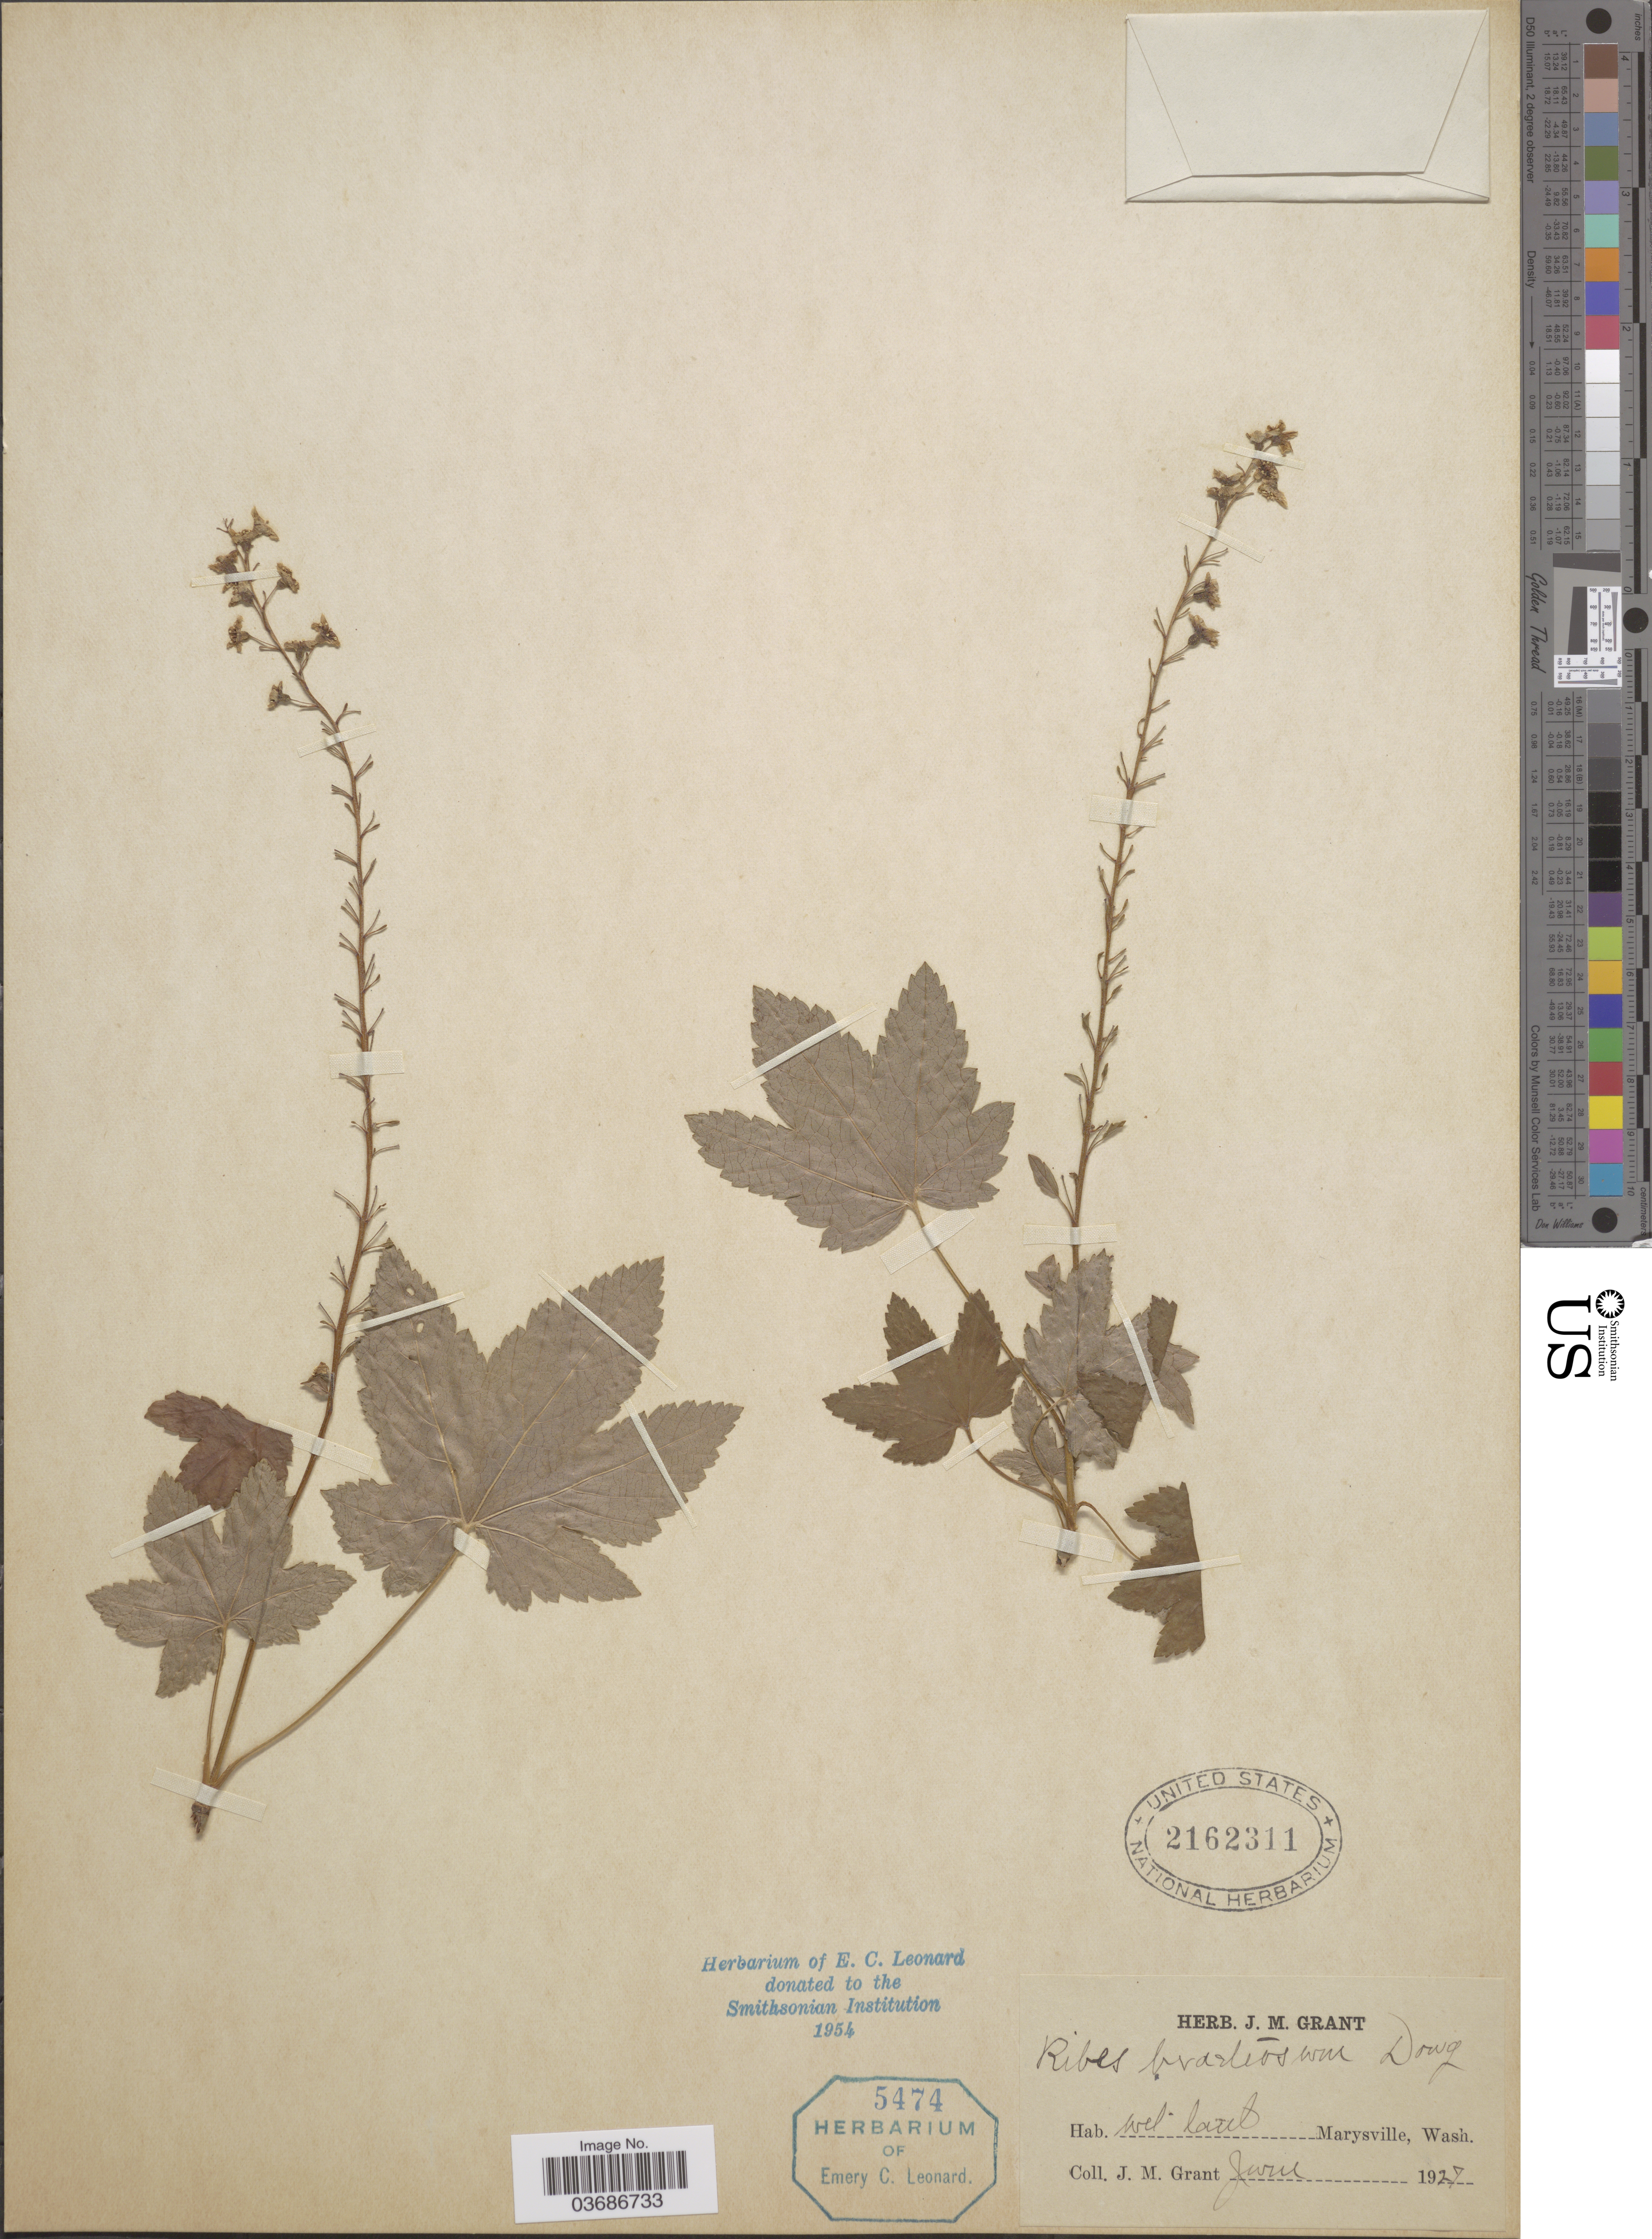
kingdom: Plantae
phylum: Tracheophyta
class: Magnoliopsida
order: Saxifragales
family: Grossulariaceae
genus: Ribes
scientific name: Ribes bracteosum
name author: Douglas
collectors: J. M. Grant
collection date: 1927-06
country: United States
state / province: Washington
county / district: Snohomish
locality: Marysville.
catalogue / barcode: US 2162311